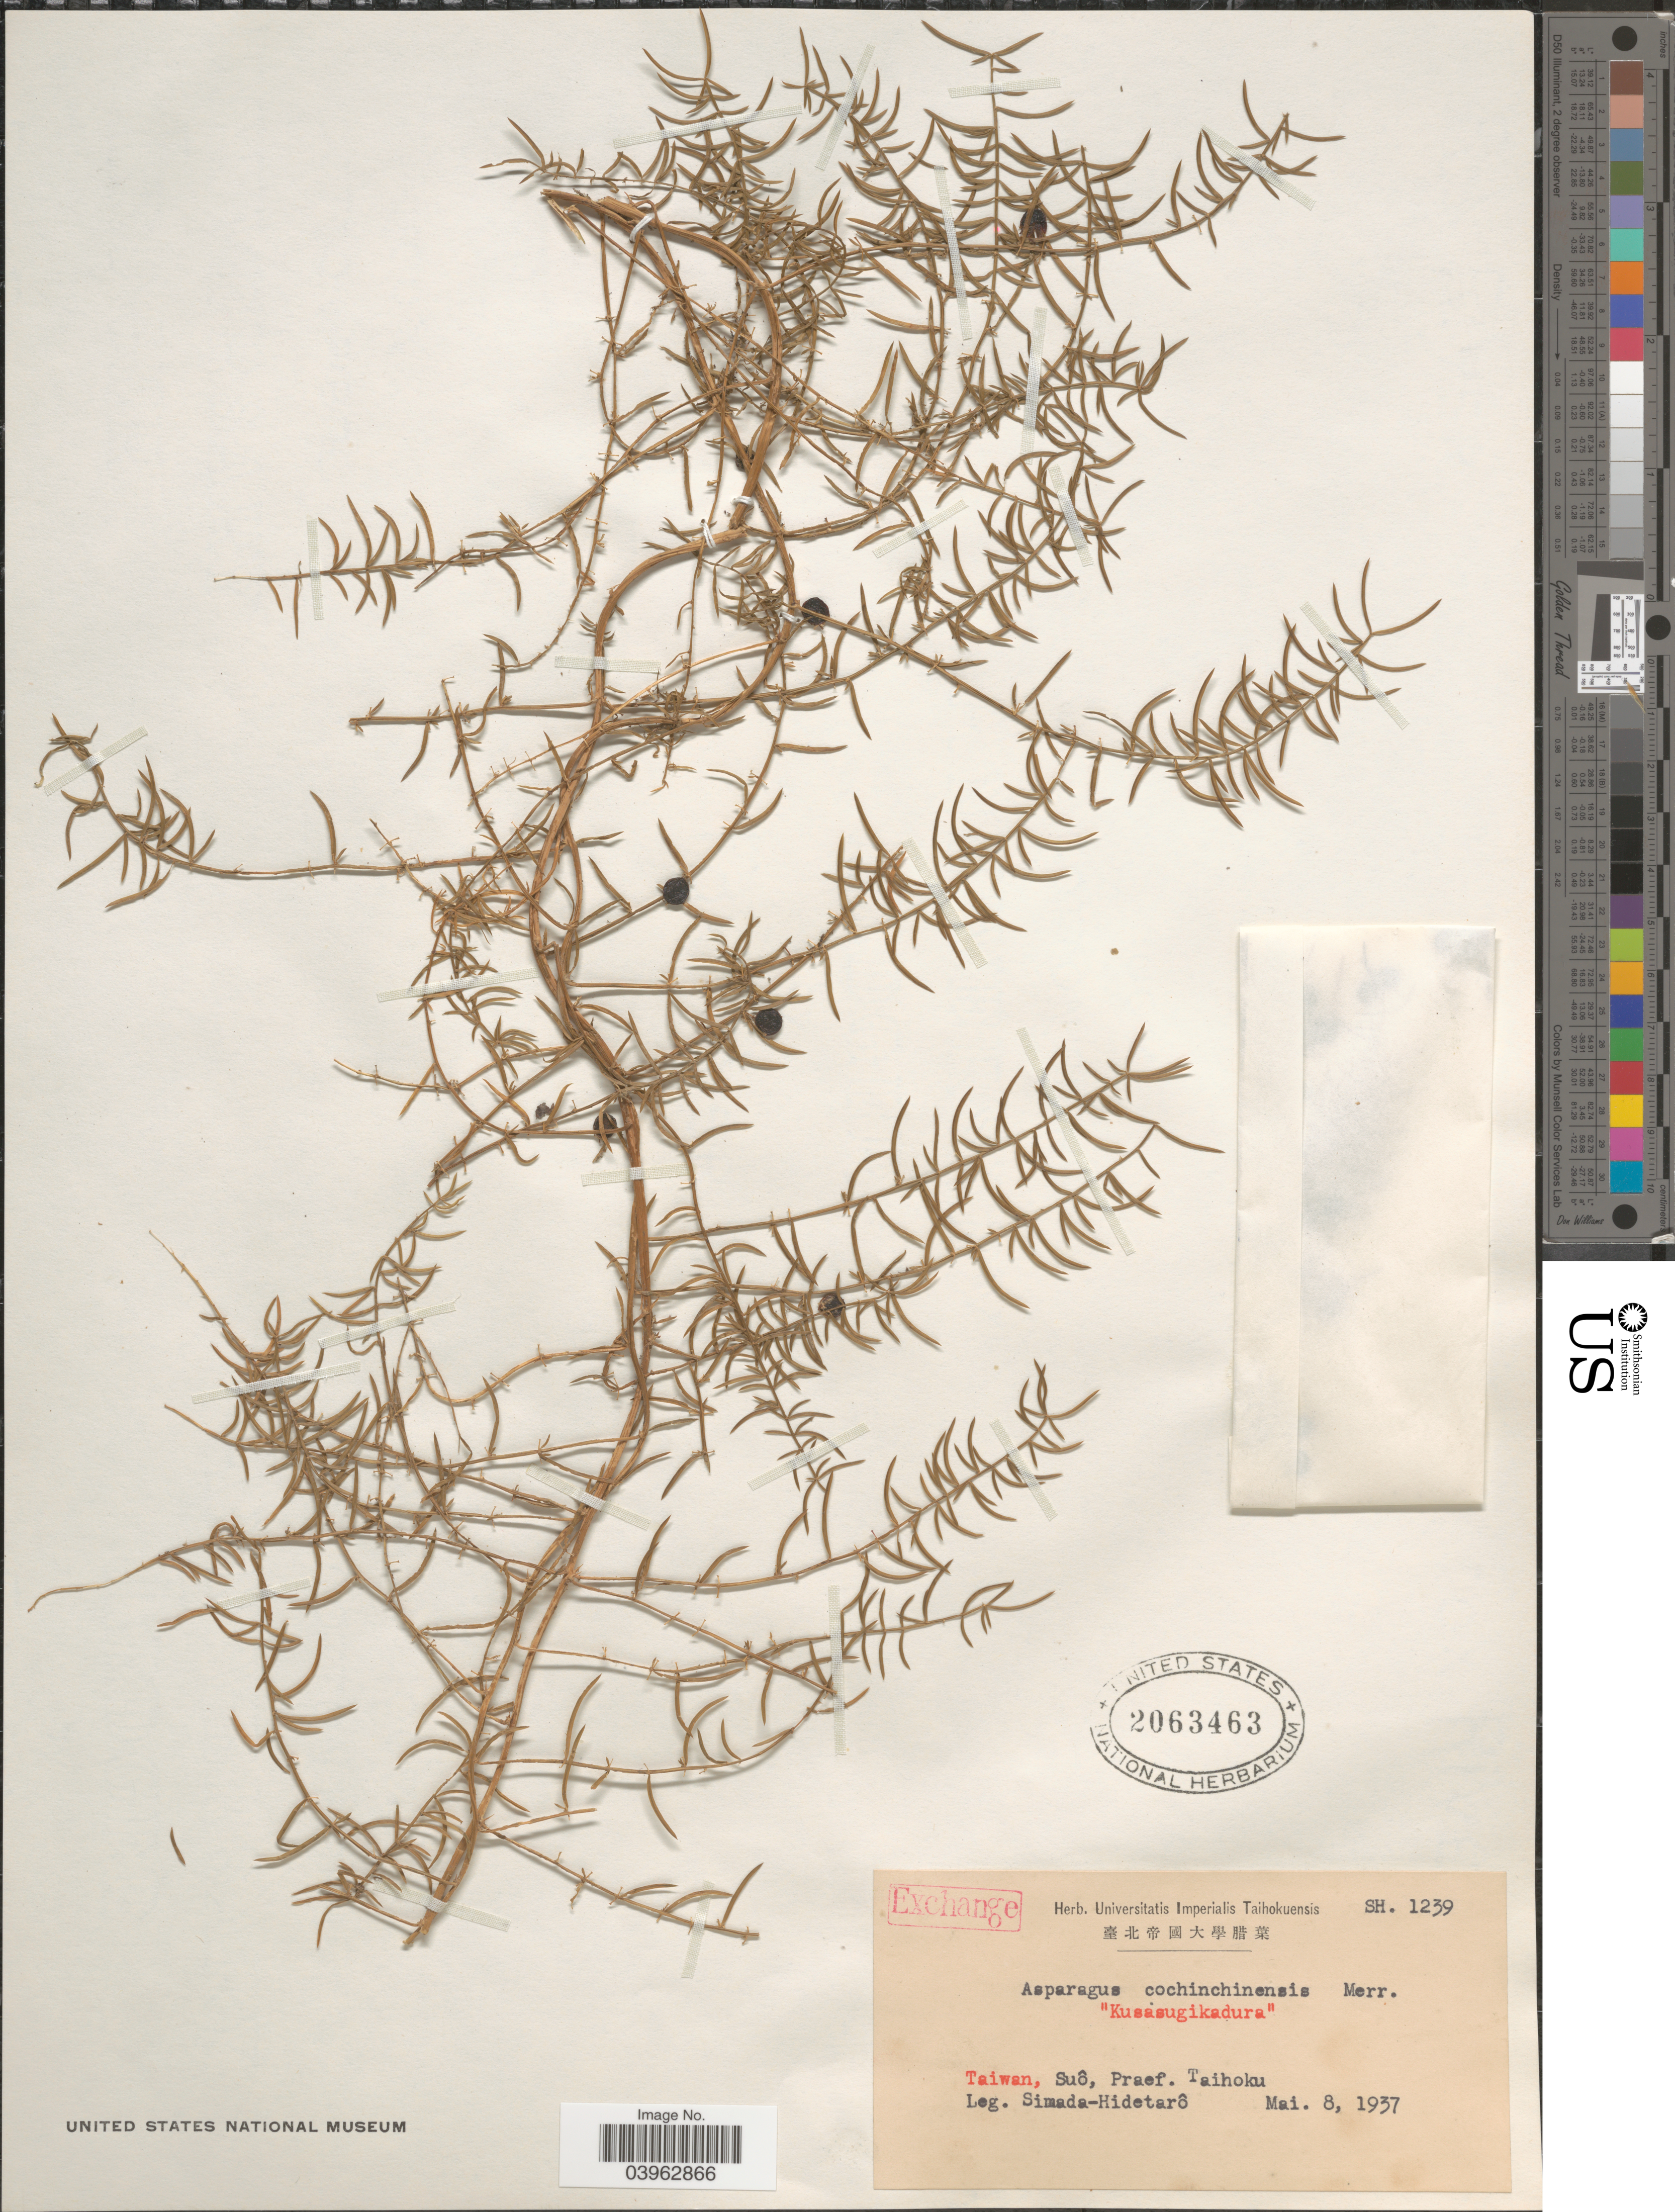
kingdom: Plantae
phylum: Tracheophyta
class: Liliopsida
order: Asparagales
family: Asparagaceae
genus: Asparagus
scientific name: Asparagus cochinchinensis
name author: (Lour.) Merr.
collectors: Simada & Hidetaro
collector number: SH1239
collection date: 1937-05-08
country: Taiwan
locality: Suô, Praef. Taihoku.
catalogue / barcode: US 2063463